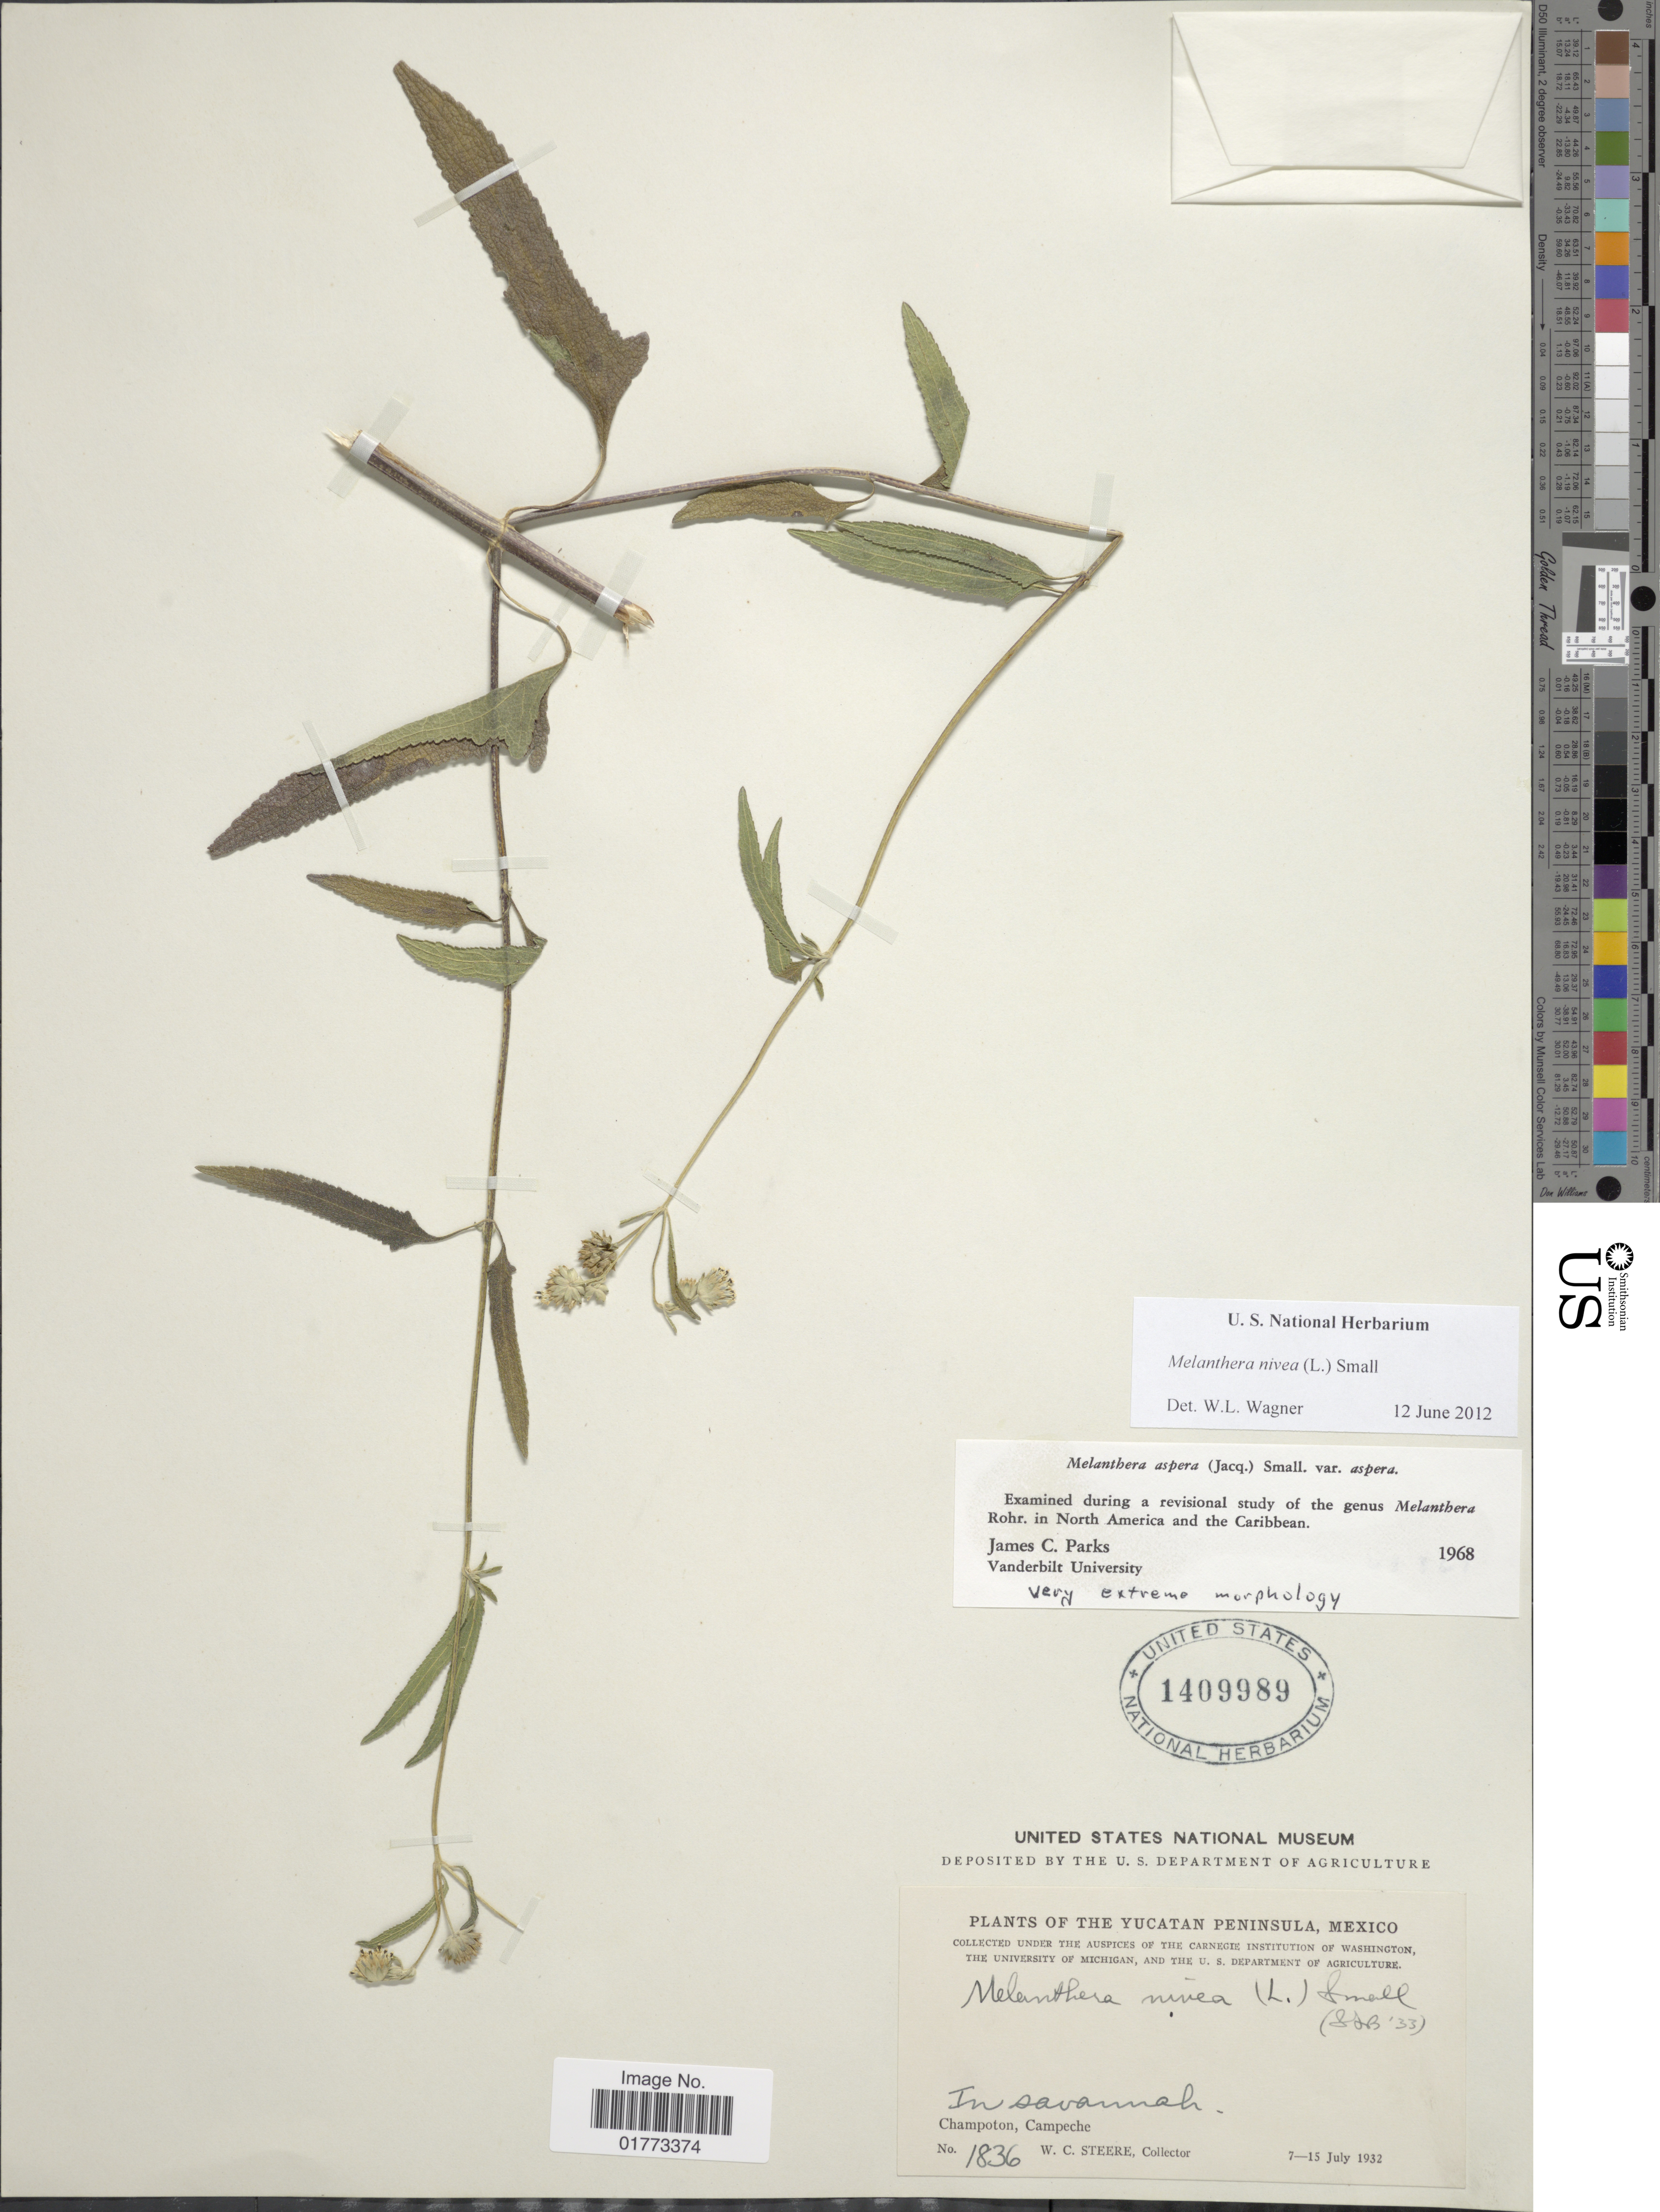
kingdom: Plantae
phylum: Tracheophyta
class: Magnoliopsida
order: Asterales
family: Asteraceae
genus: Melanthera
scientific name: Melanthera nivea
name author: (L.) Small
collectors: W. C. Steere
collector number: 1836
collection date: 1932-07-07/1932-07-15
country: Mexico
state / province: Campeche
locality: Yucatan Peninsula, In savannah, Champoton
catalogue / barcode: US 1409989